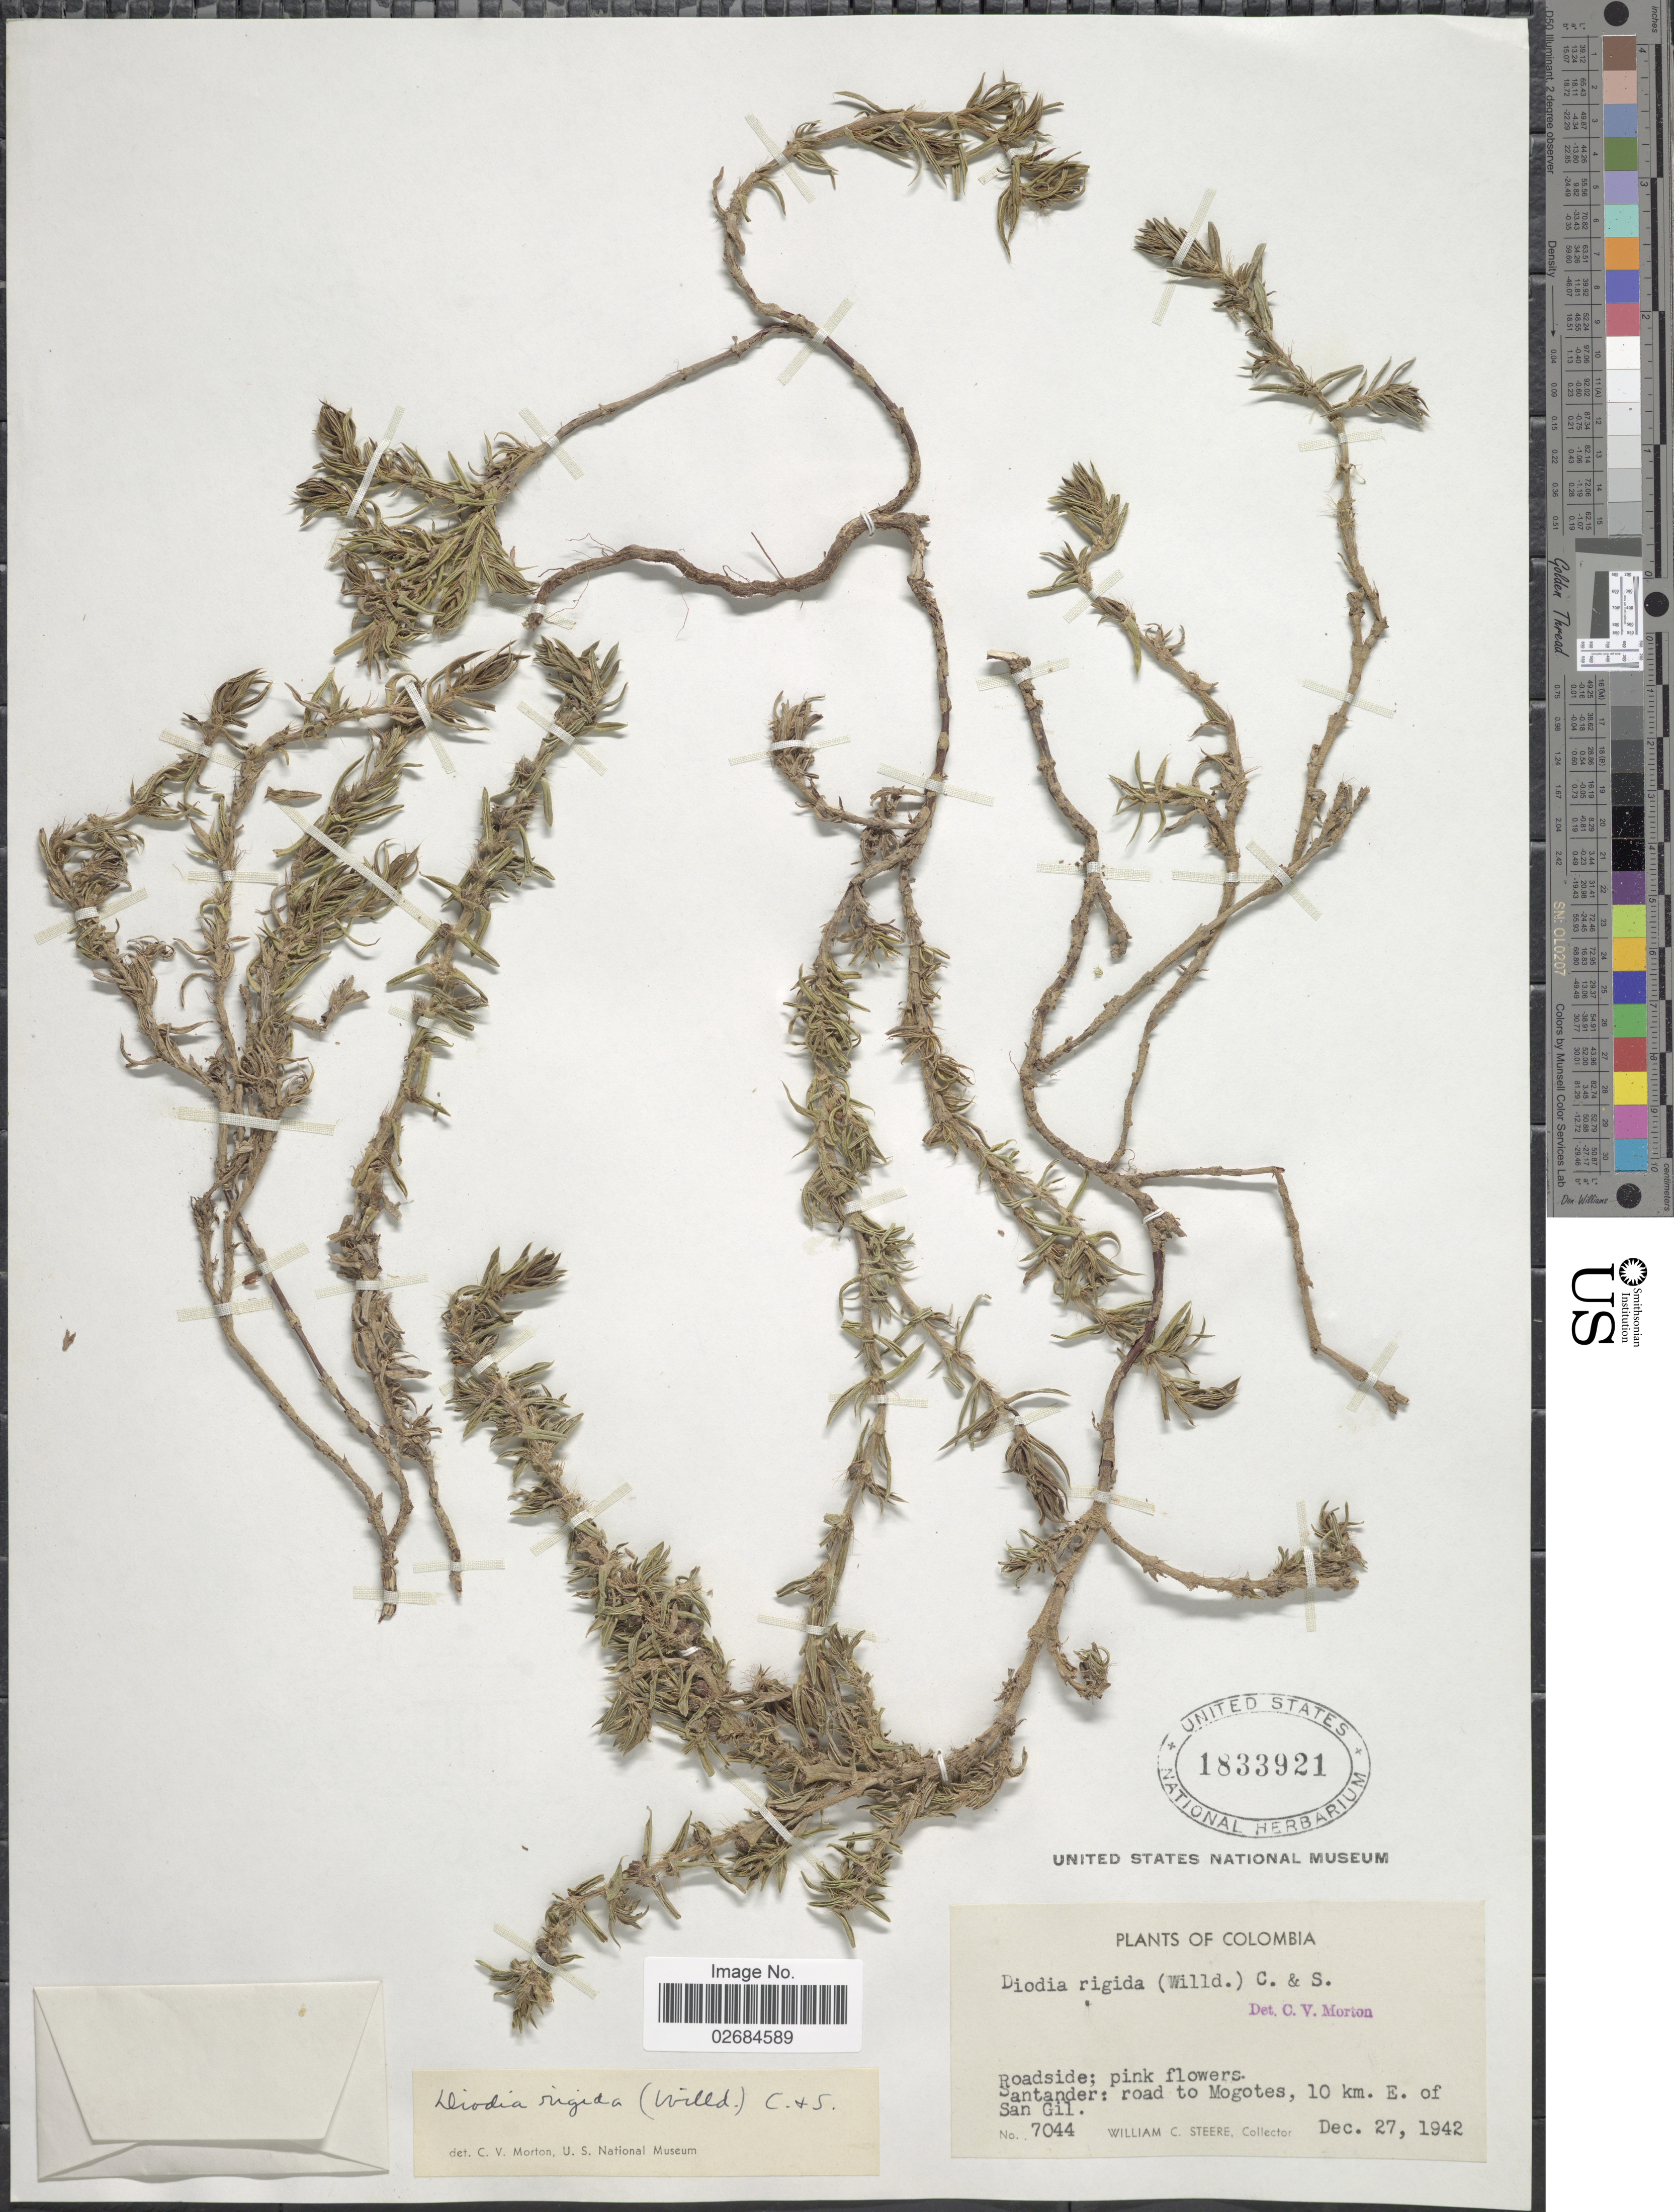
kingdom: Plantae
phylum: Tracheophyta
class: Magnoliopsida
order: Gentianales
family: Rubiaceae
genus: Diodia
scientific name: Diodia apiculata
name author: (Willd. ex Roem. & Schult.) K. Schum.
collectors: W. C. Steere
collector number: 7044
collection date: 1942-12-27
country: Colombia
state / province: Santander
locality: Road to Mogotes, 10 km. E. of San Gil.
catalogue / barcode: US 1833921